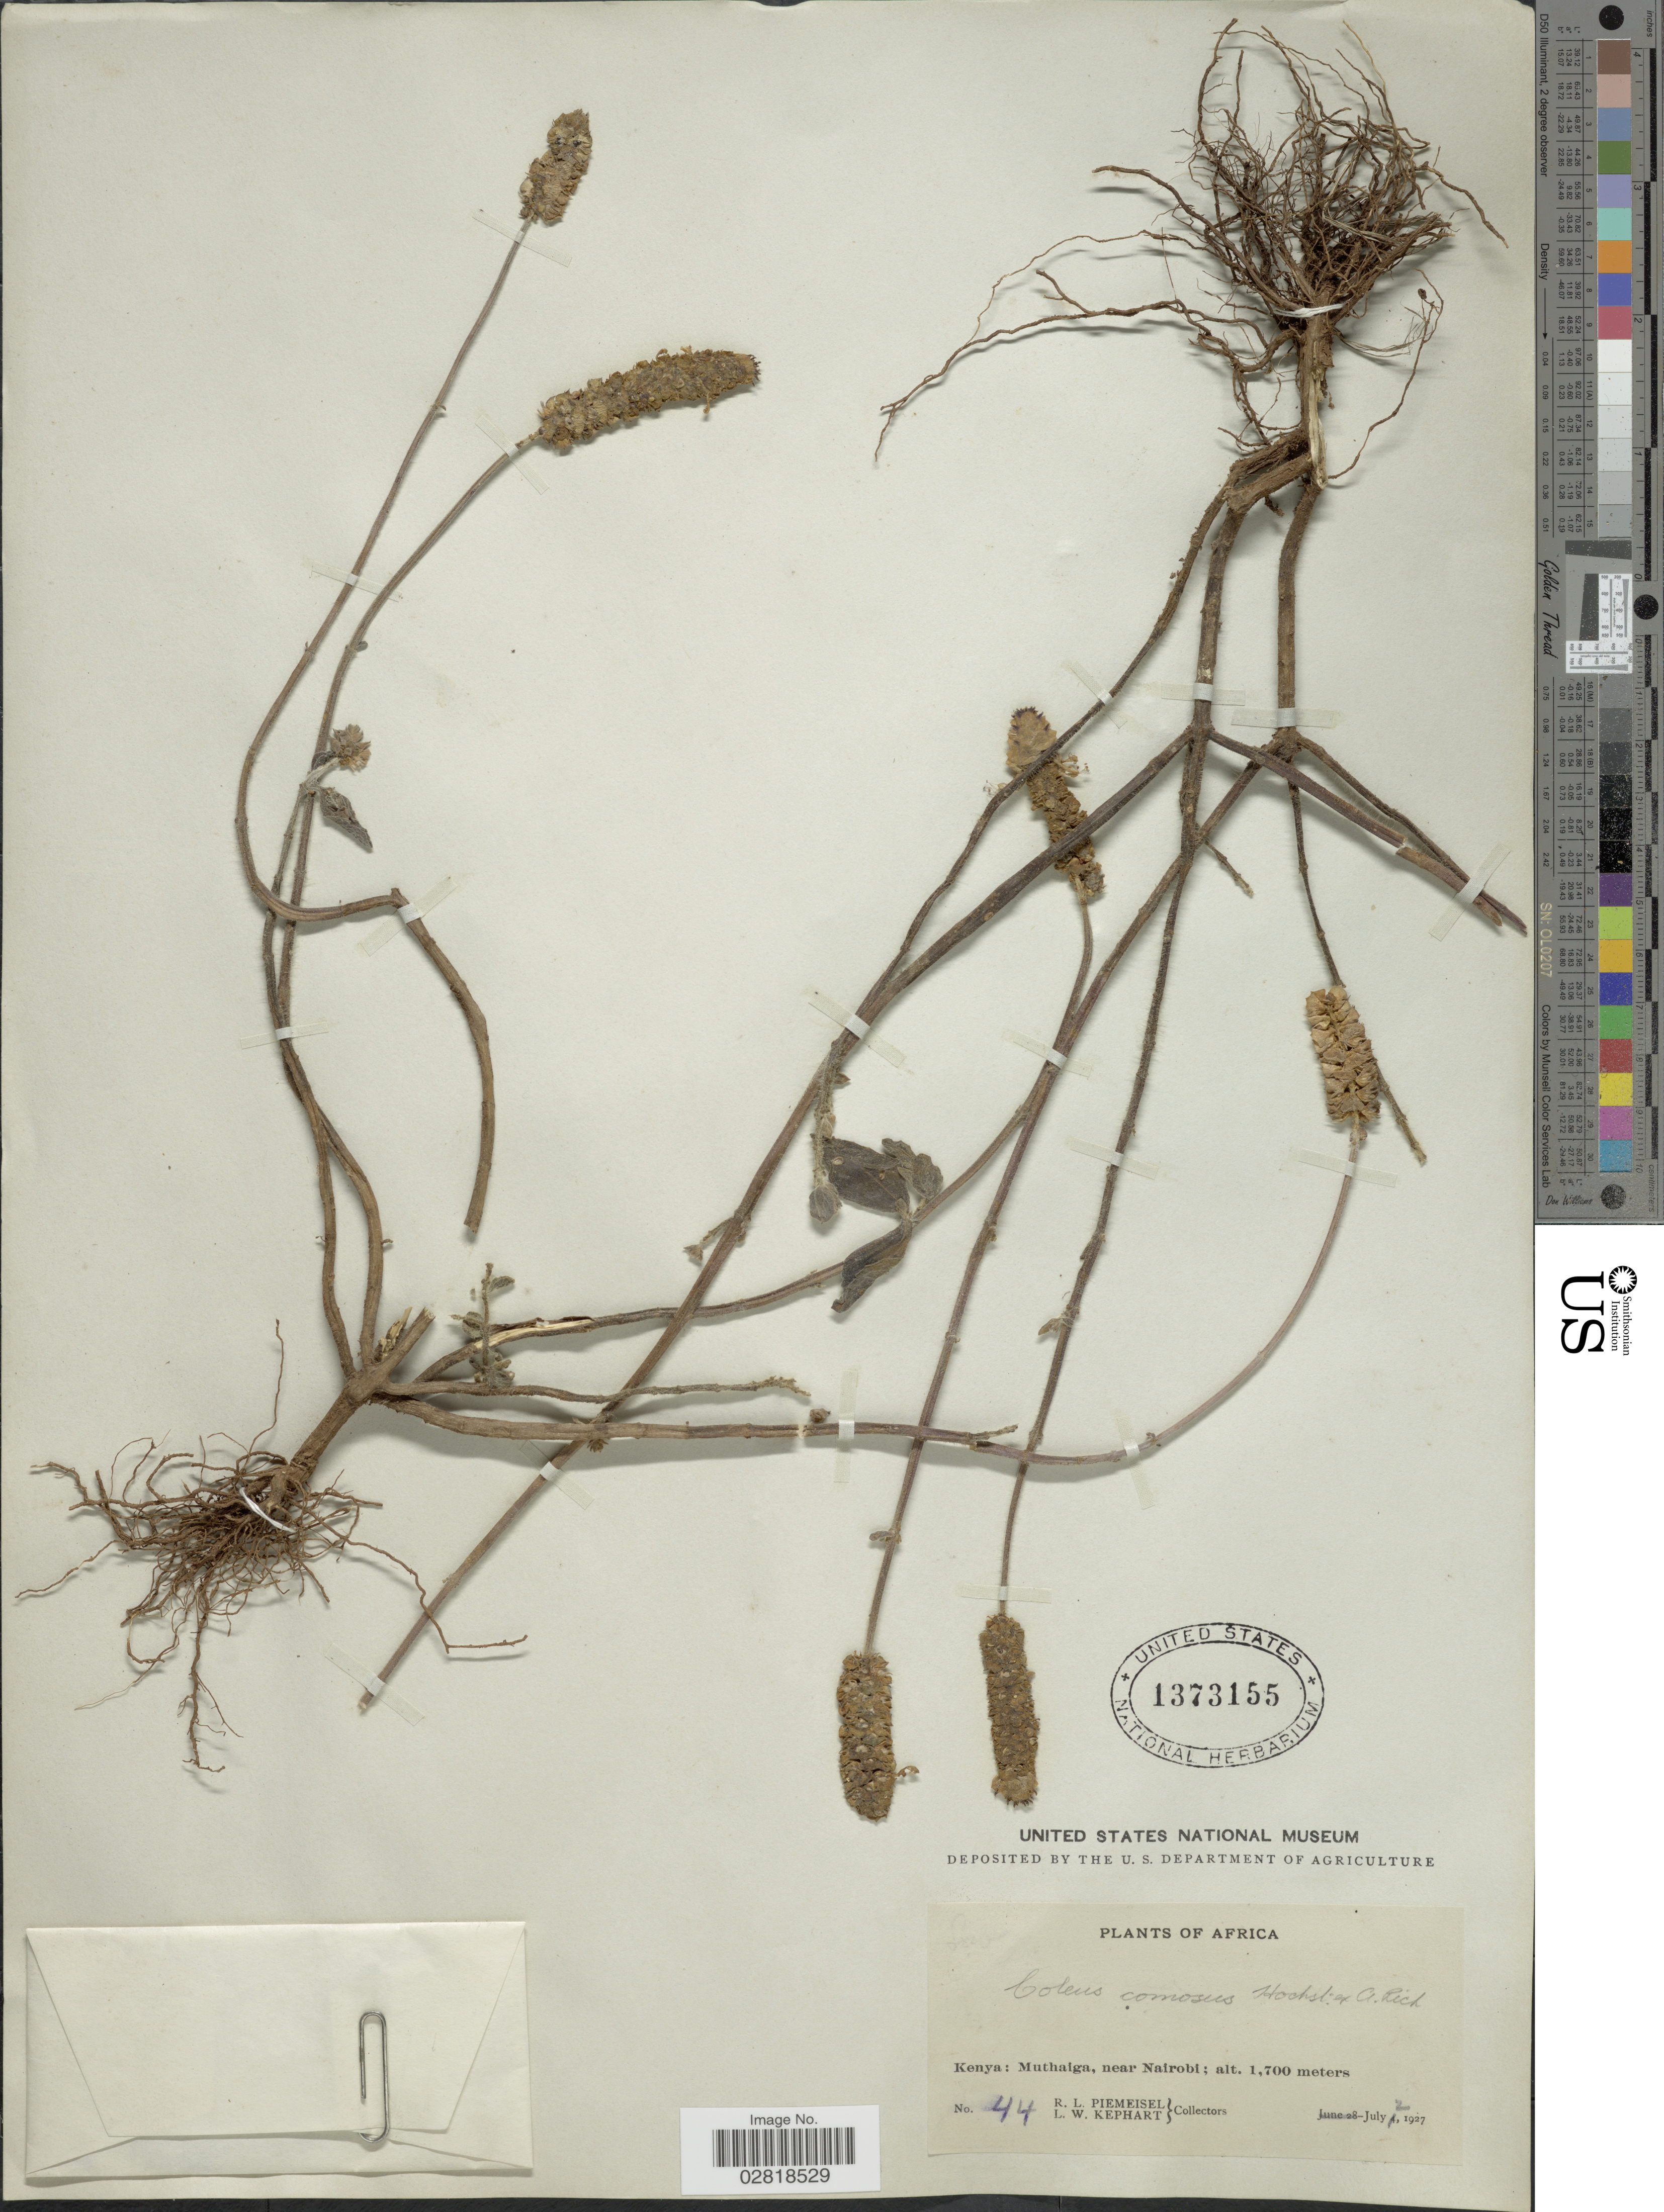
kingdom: Plantae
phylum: Tracheophyta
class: Magnoliopsida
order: Lamiales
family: Lamiaceae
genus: Plectranthus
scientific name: Plectranthus comosus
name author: Sims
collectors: R. L. Piemeisel & L. W. Kephart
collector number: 44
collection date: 1927-07-02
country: Kenya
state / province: Nairobi Area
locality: Muthaiga, near Nairobi.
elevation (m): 1700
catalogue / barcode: US 1373155